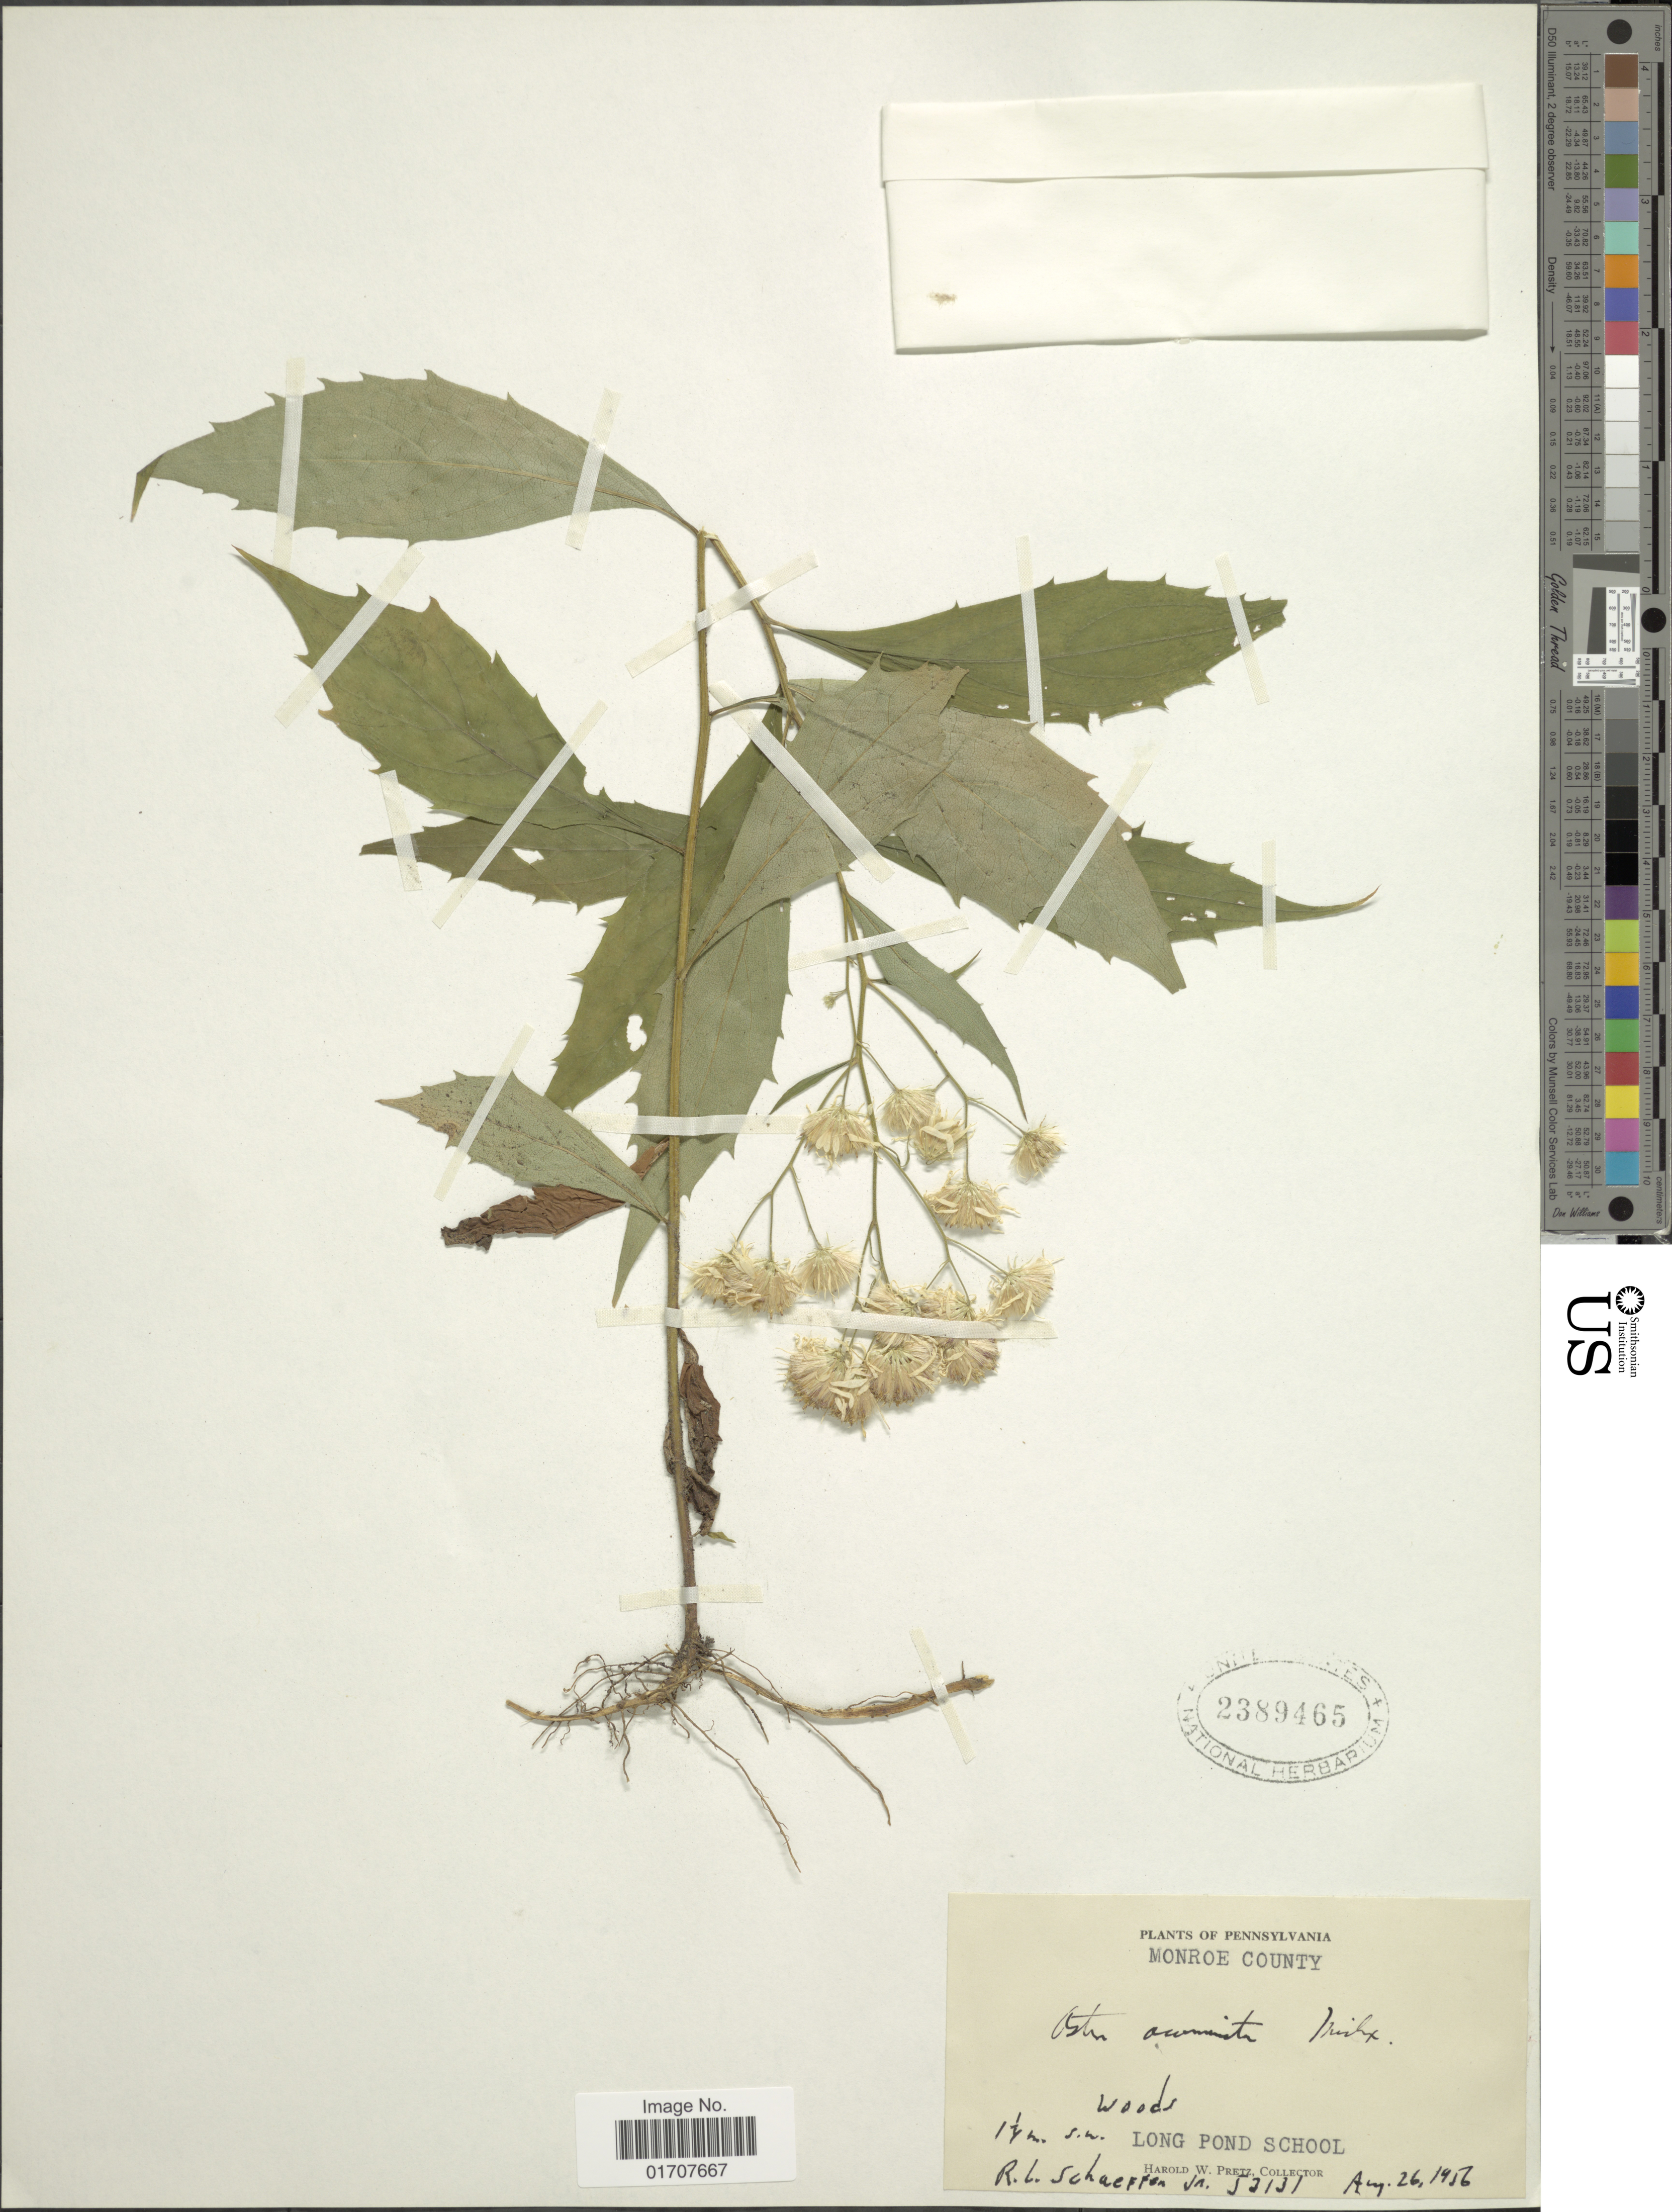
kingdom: Plantae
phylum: Tracheophyta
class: Magnoliopsida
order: Asterales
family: Asteraceae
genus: Oclemena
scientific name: Oclemena acuminata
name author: (Michx.) Greene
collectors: H. W. Pretz & R. Schaeffen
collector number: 52131*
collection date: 1956-08-26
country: United States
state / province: Pennsylvania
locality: Monroe County, 1¼ m s.w., Long Pond School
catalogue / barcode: US 2389465